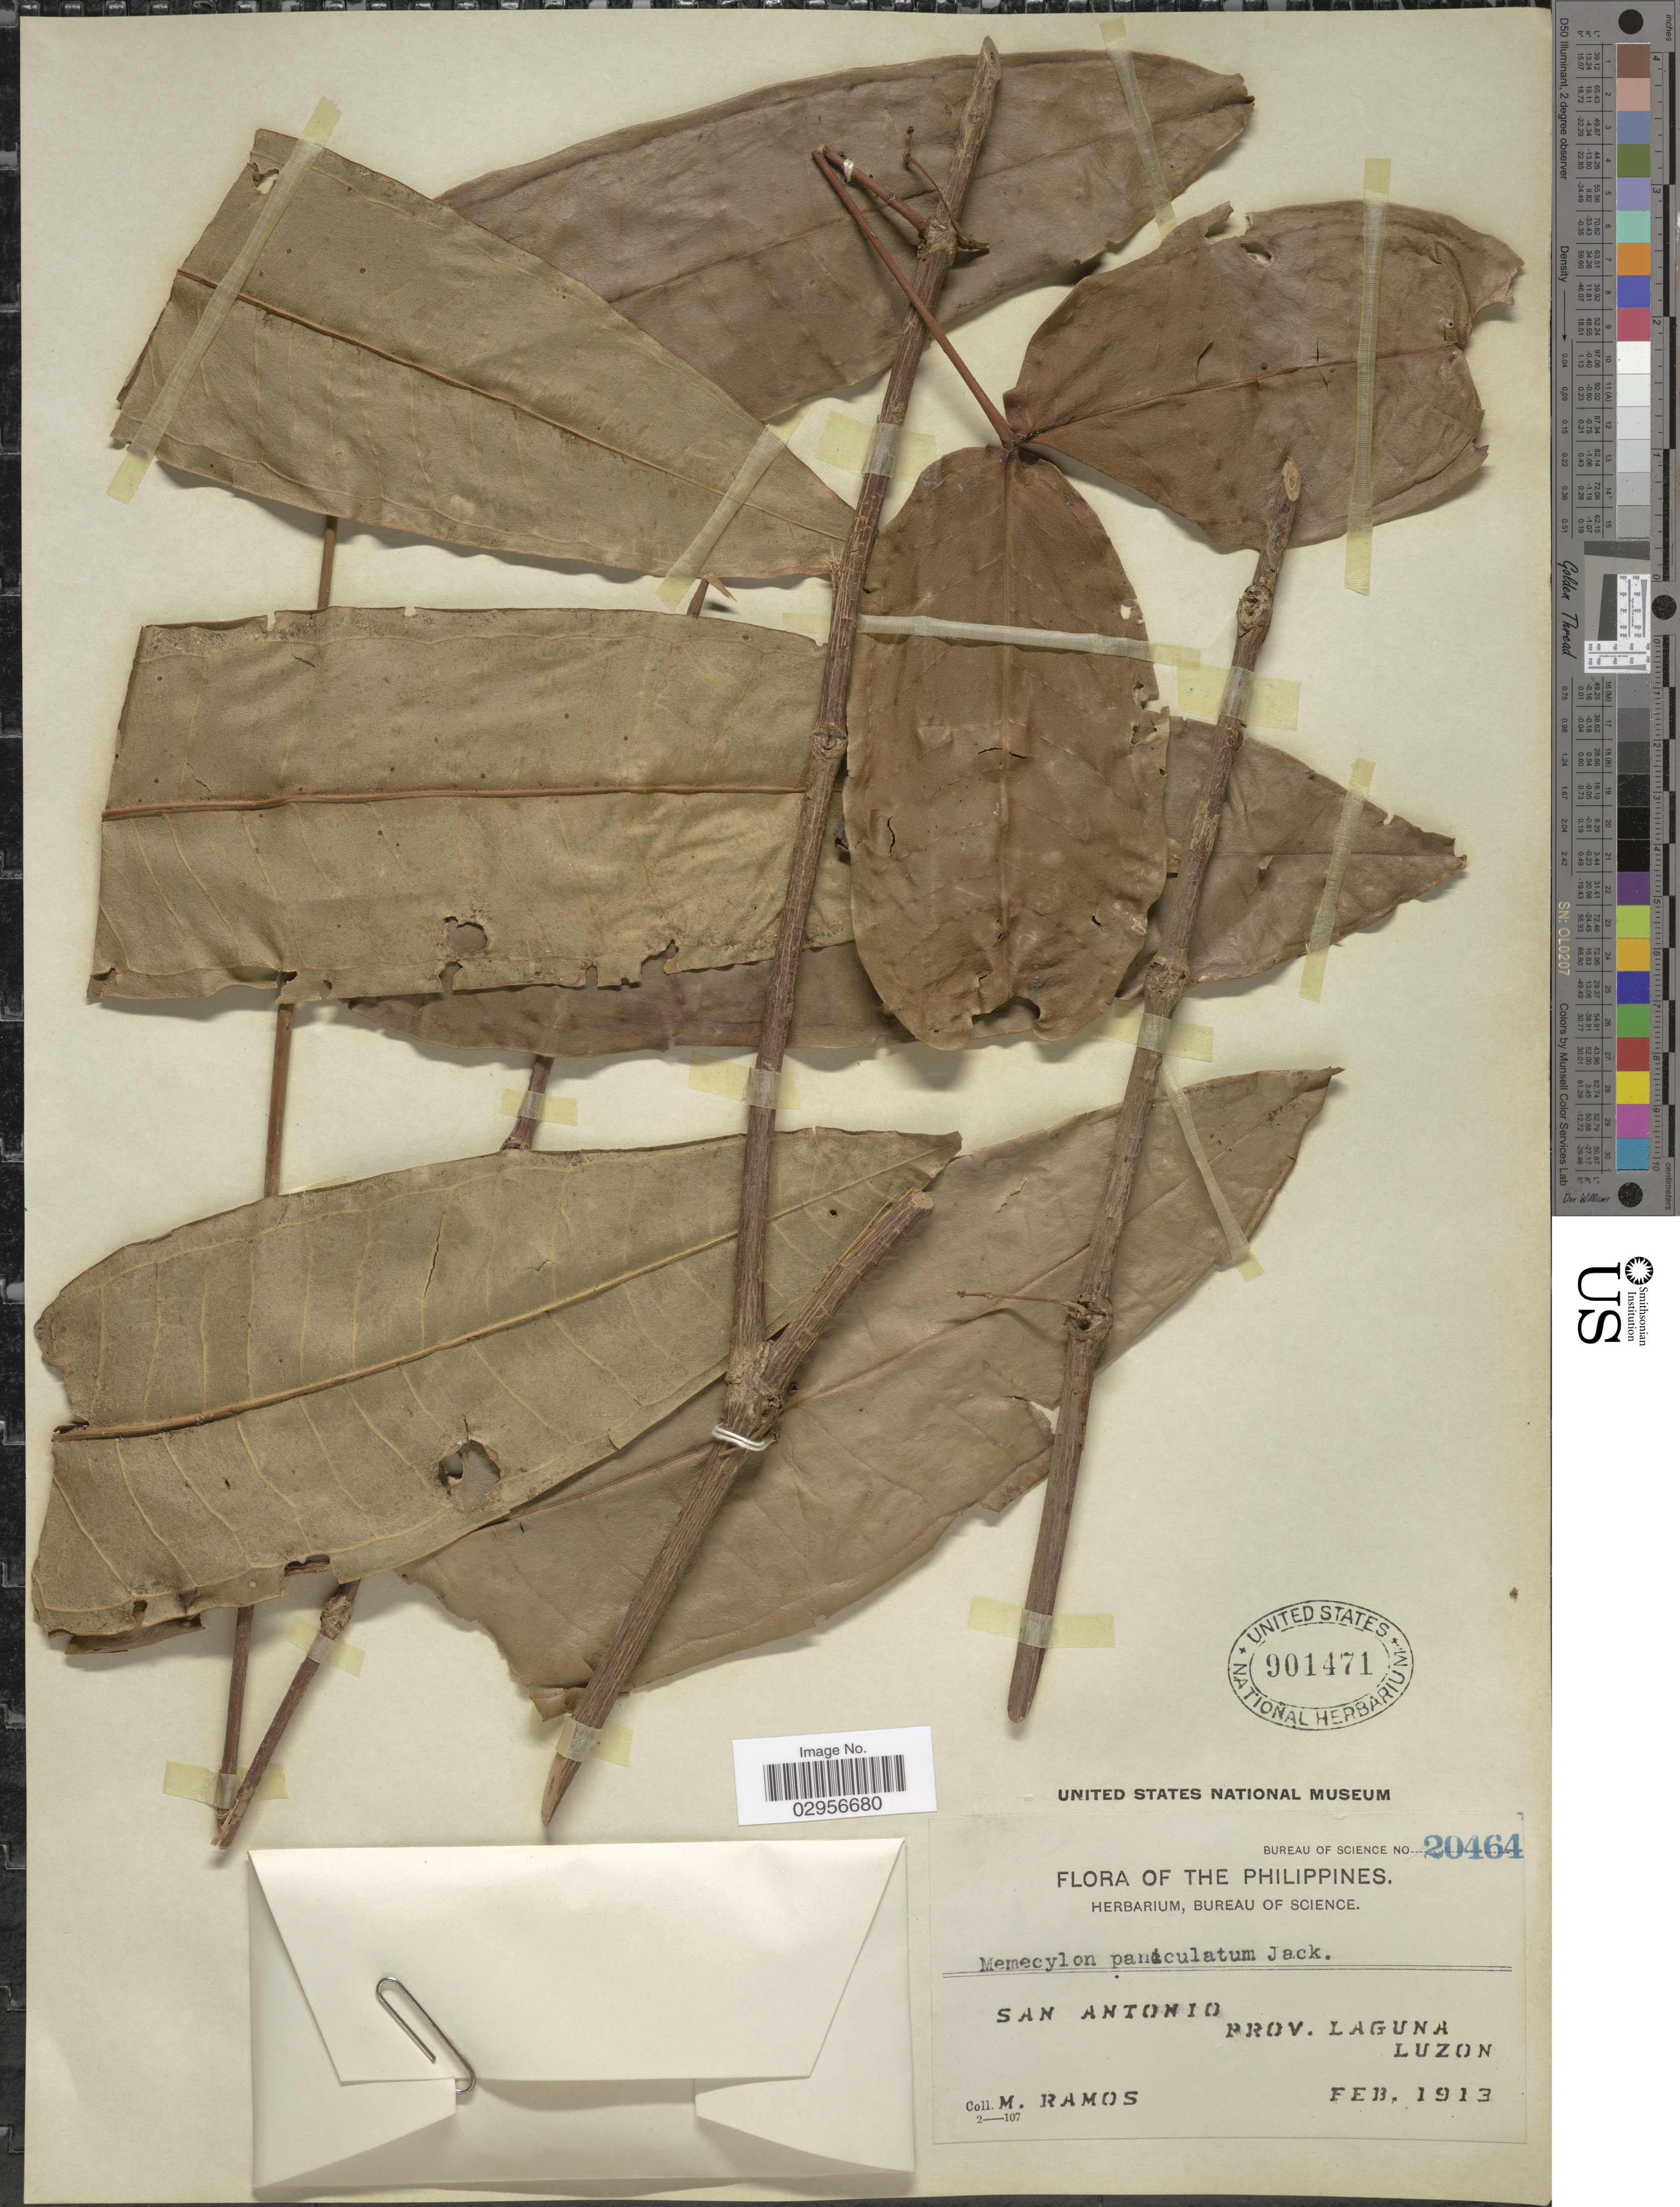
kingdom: Plantae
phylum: Tracheophyta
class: Magnoliopsida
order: Myrtales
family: Melastomataceae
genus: Memecylon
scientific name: Memecylon paniculatum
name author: Jack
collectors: M. Ramos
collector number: Bureau of Science 20464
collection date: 1913-02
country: Philippines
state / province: Calabarzon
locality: San Antonio, Prov. Laguna, Luzon.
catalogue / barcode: US 901471